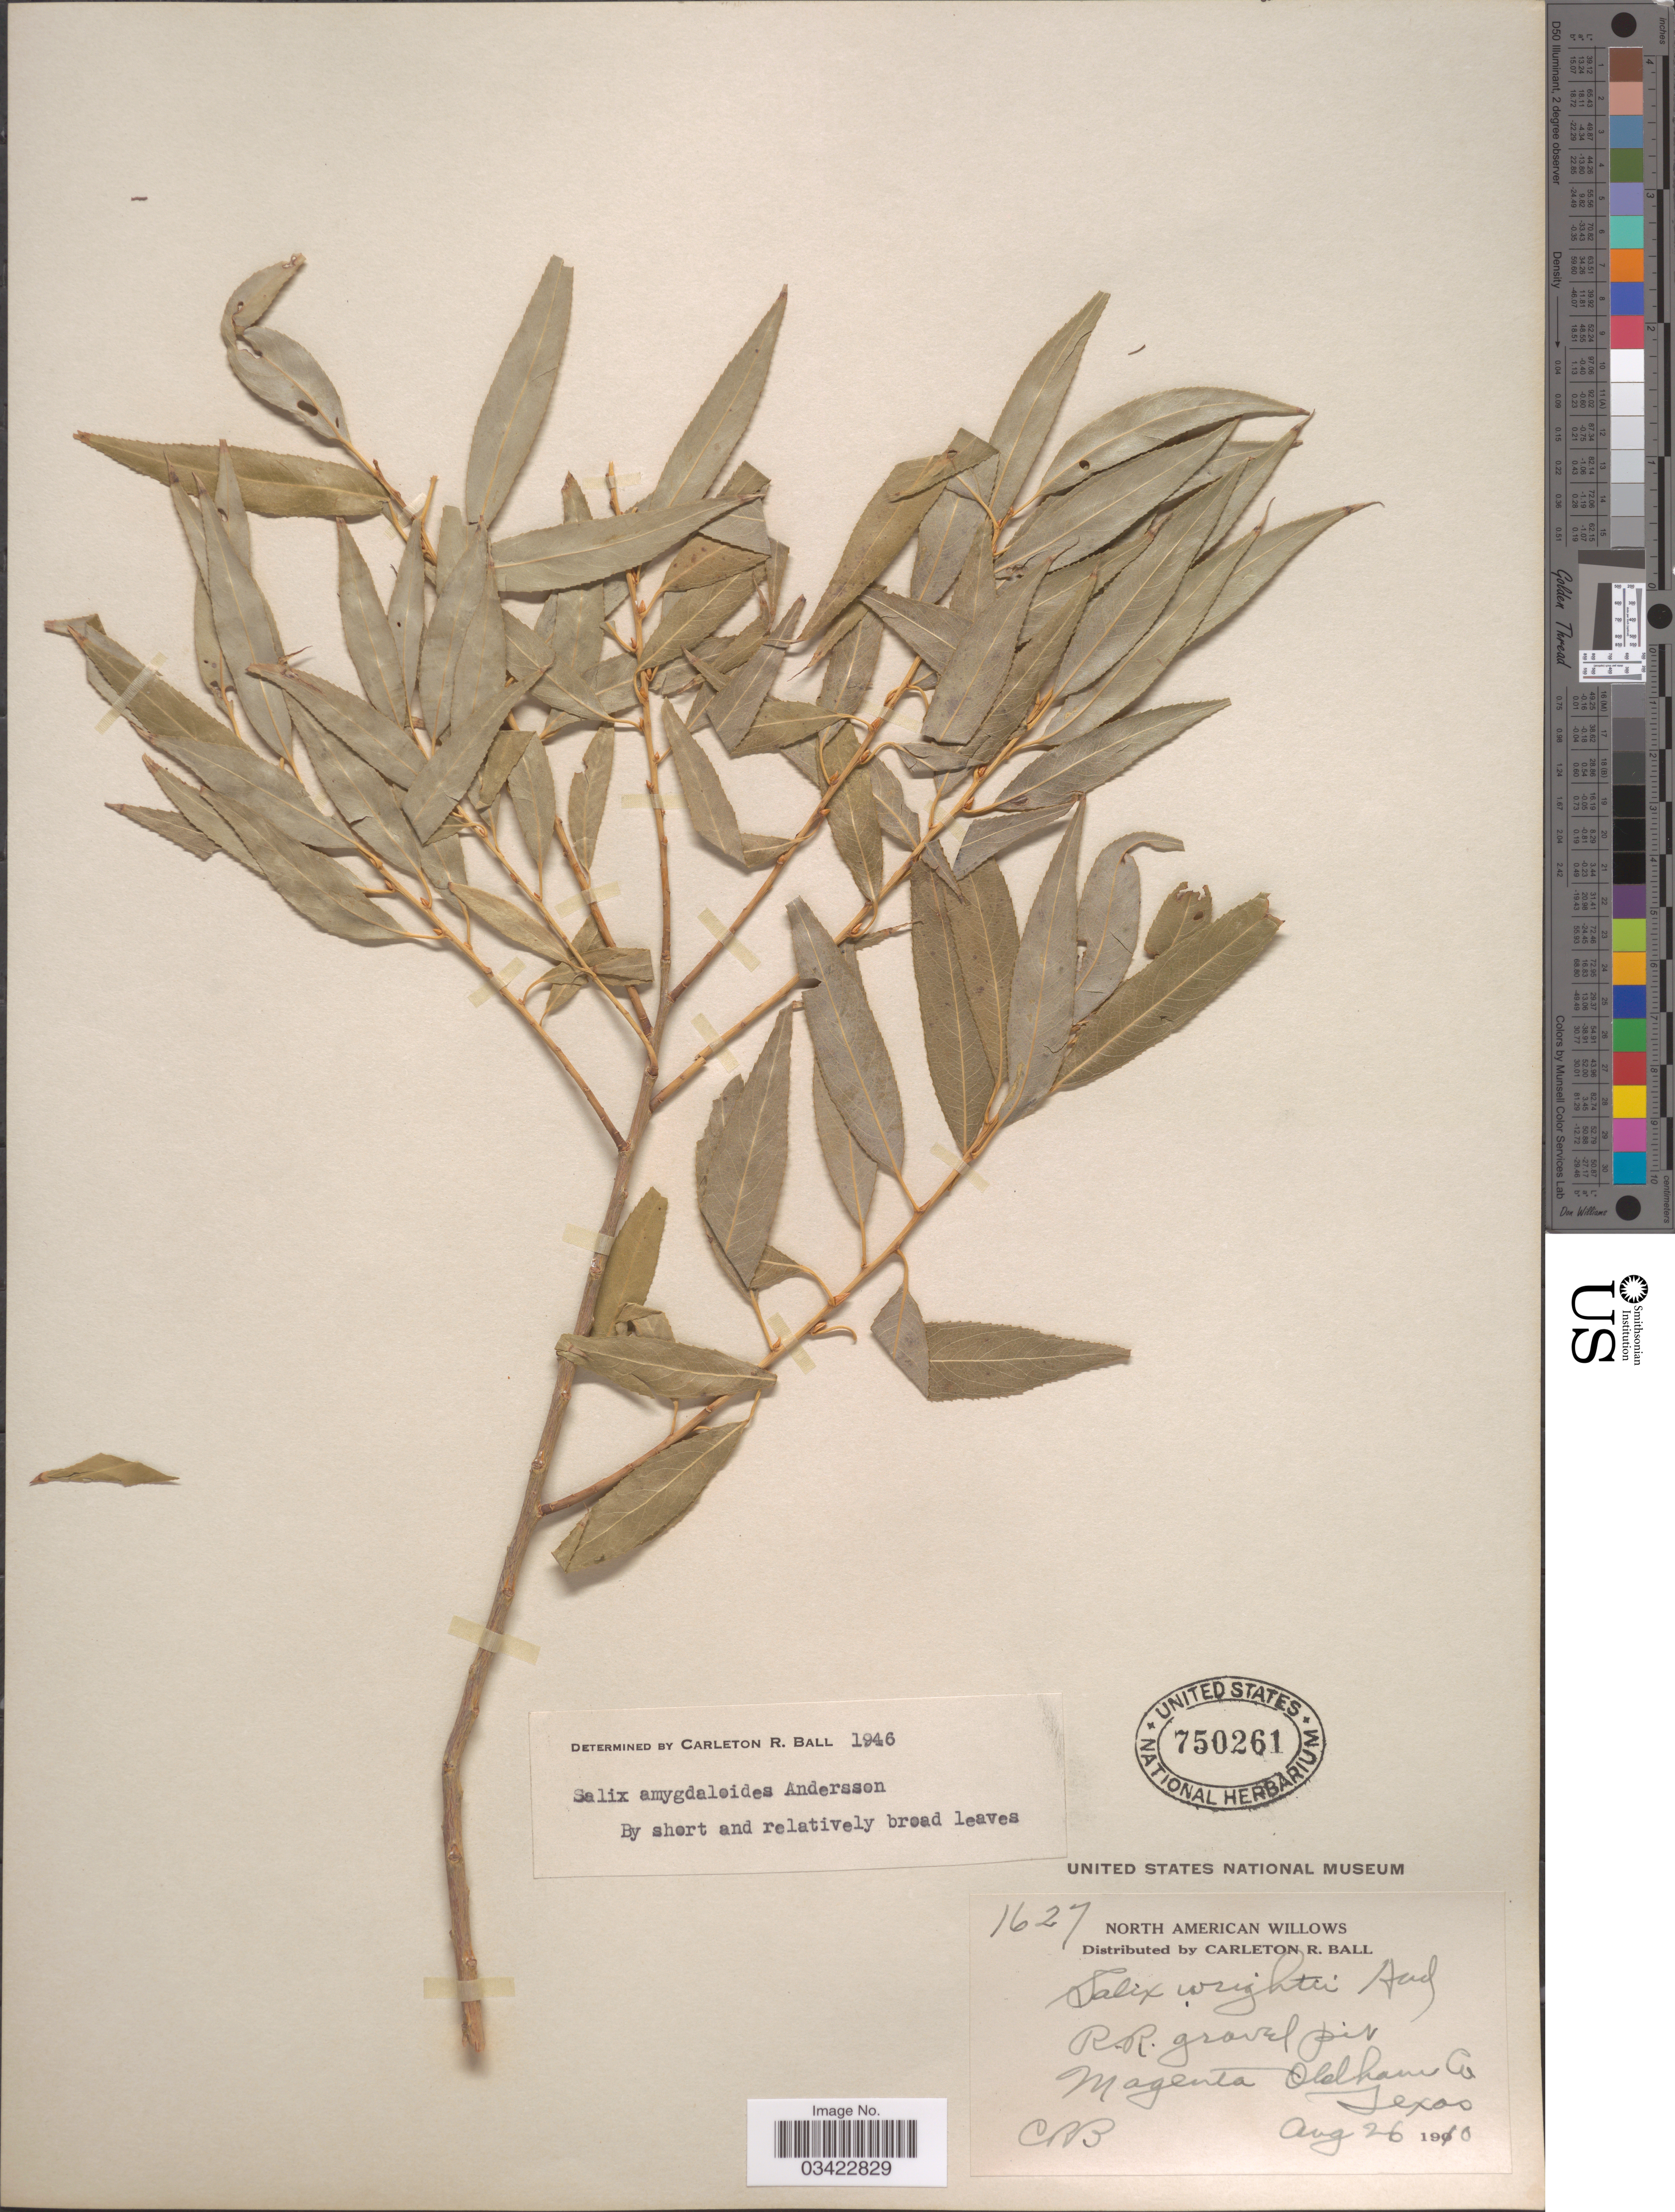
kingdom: Plantae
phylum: Tracheophyta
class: Magnoliopsida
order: Malpighiales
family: Salicaceae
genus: Salix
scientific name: Salix amygdaloides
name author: Andersson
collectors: C. R. Ball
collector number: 1627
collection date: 1910-08-26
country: United States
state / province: Texas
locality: R.R. gravel pit Magenta Oldham Co.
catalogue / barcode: US 750261